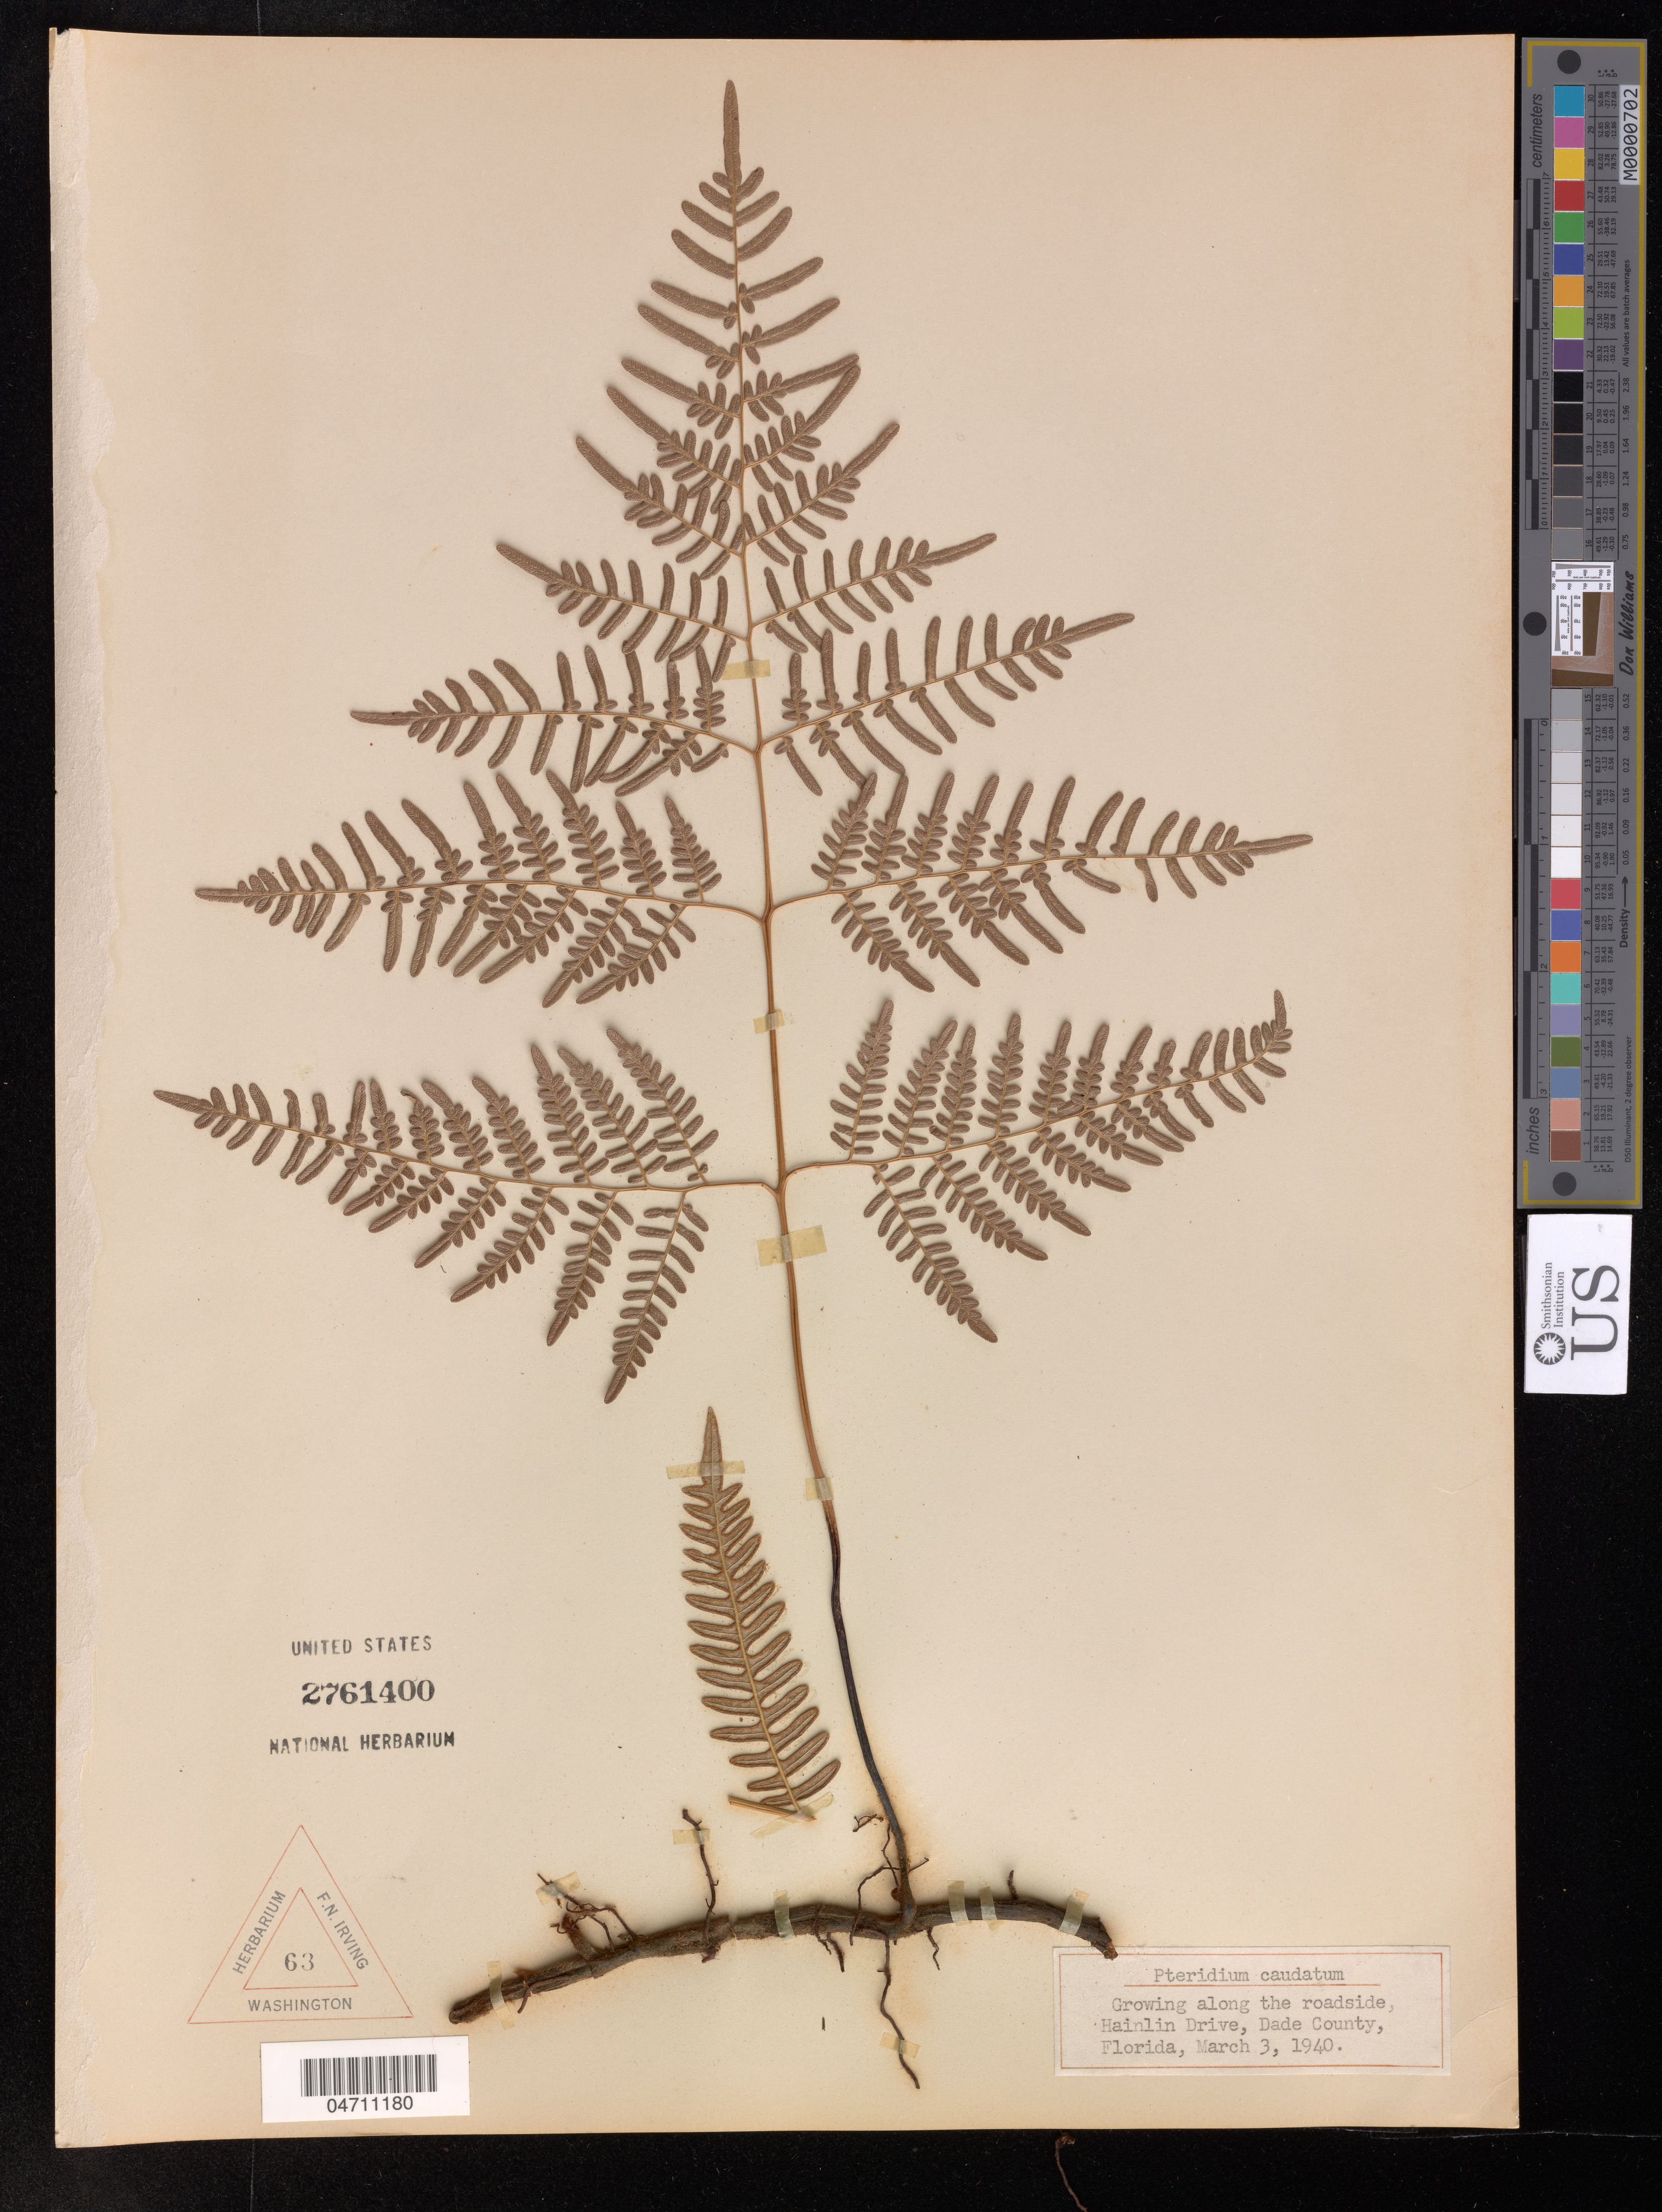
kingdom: Plantae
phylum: Tracheophyta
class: Polypodiopsida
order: Polypodiales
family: Dennstaedtiaceae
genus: Pteridium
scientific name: Pteridium caudatum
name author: (L.) Maxon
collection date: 1940-03-03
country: United States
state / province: Florida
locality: Growing along the roadside, Hainlin Drive, Dade County.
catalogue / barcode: US 2761400